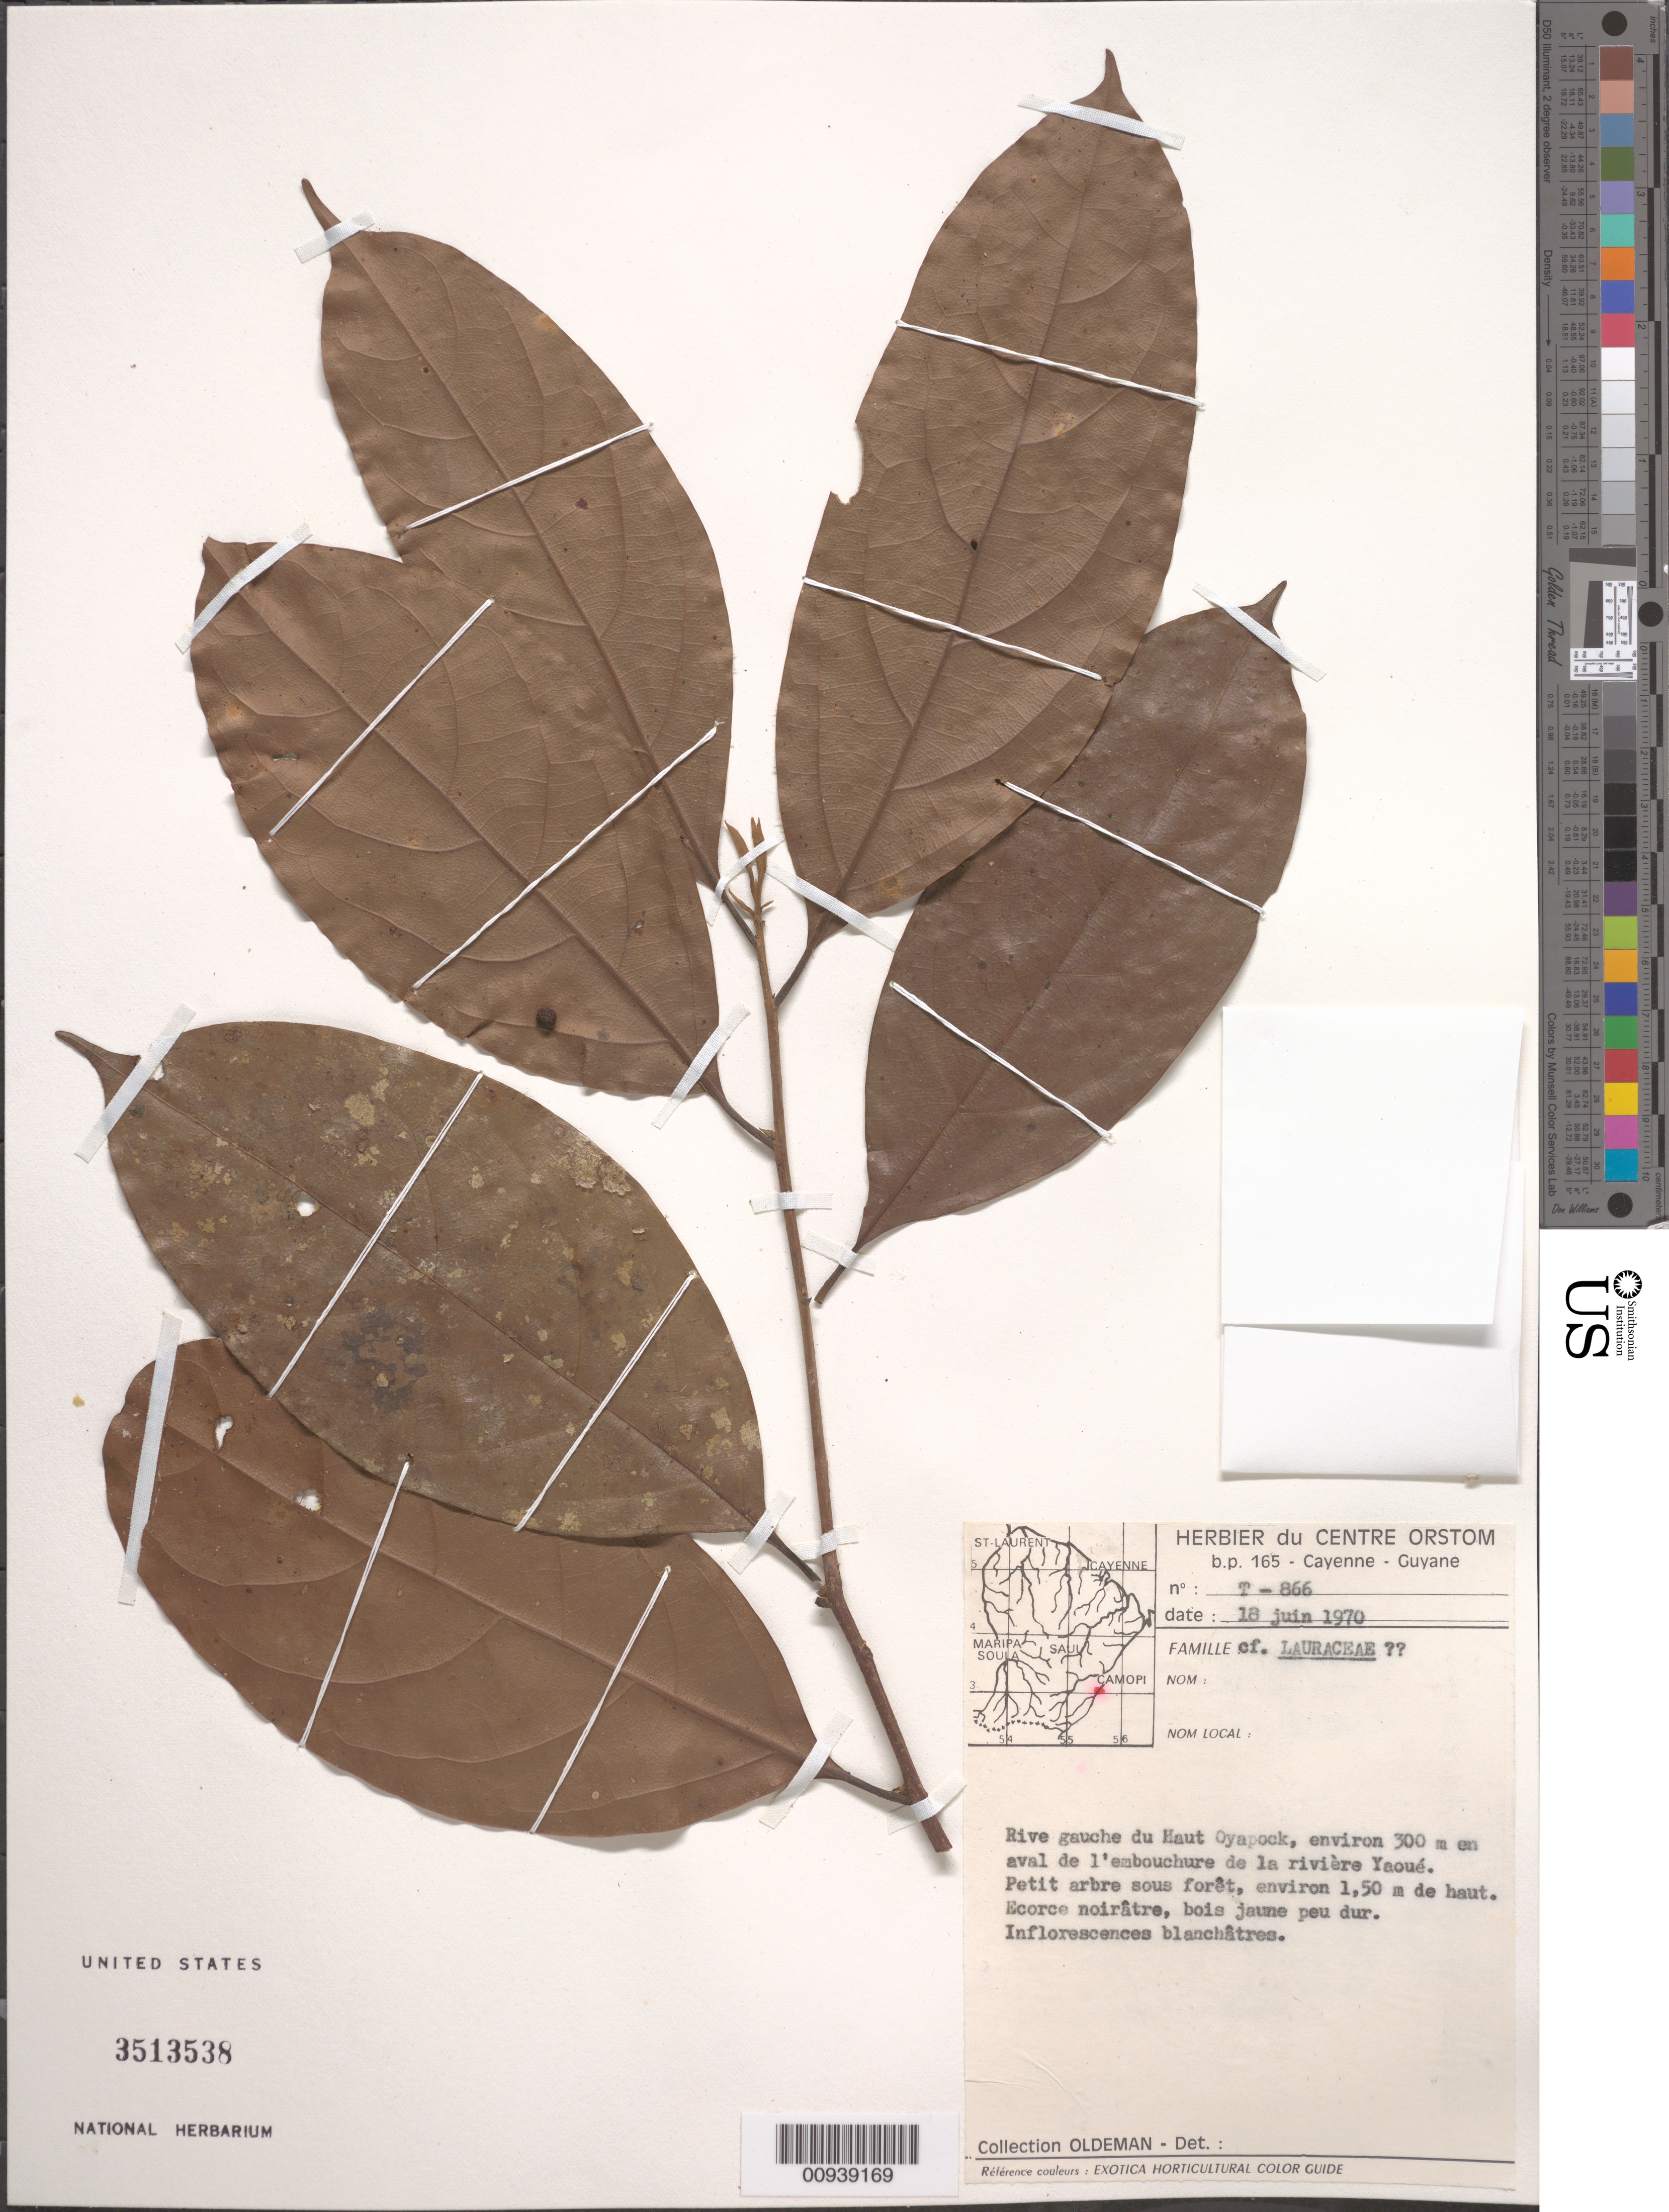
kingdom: Plantae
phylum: Tracheophyta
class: Magnoliopsida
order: Laurales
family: Lauraceae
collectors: R. Oldeman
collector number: T 866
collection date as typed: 18-Jun-70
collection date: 1970-06-18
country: French Guiana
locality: Haut Oyapock, 300 m en aval de l'embouchure de la rivière Yaoué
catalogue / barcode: US 3513538